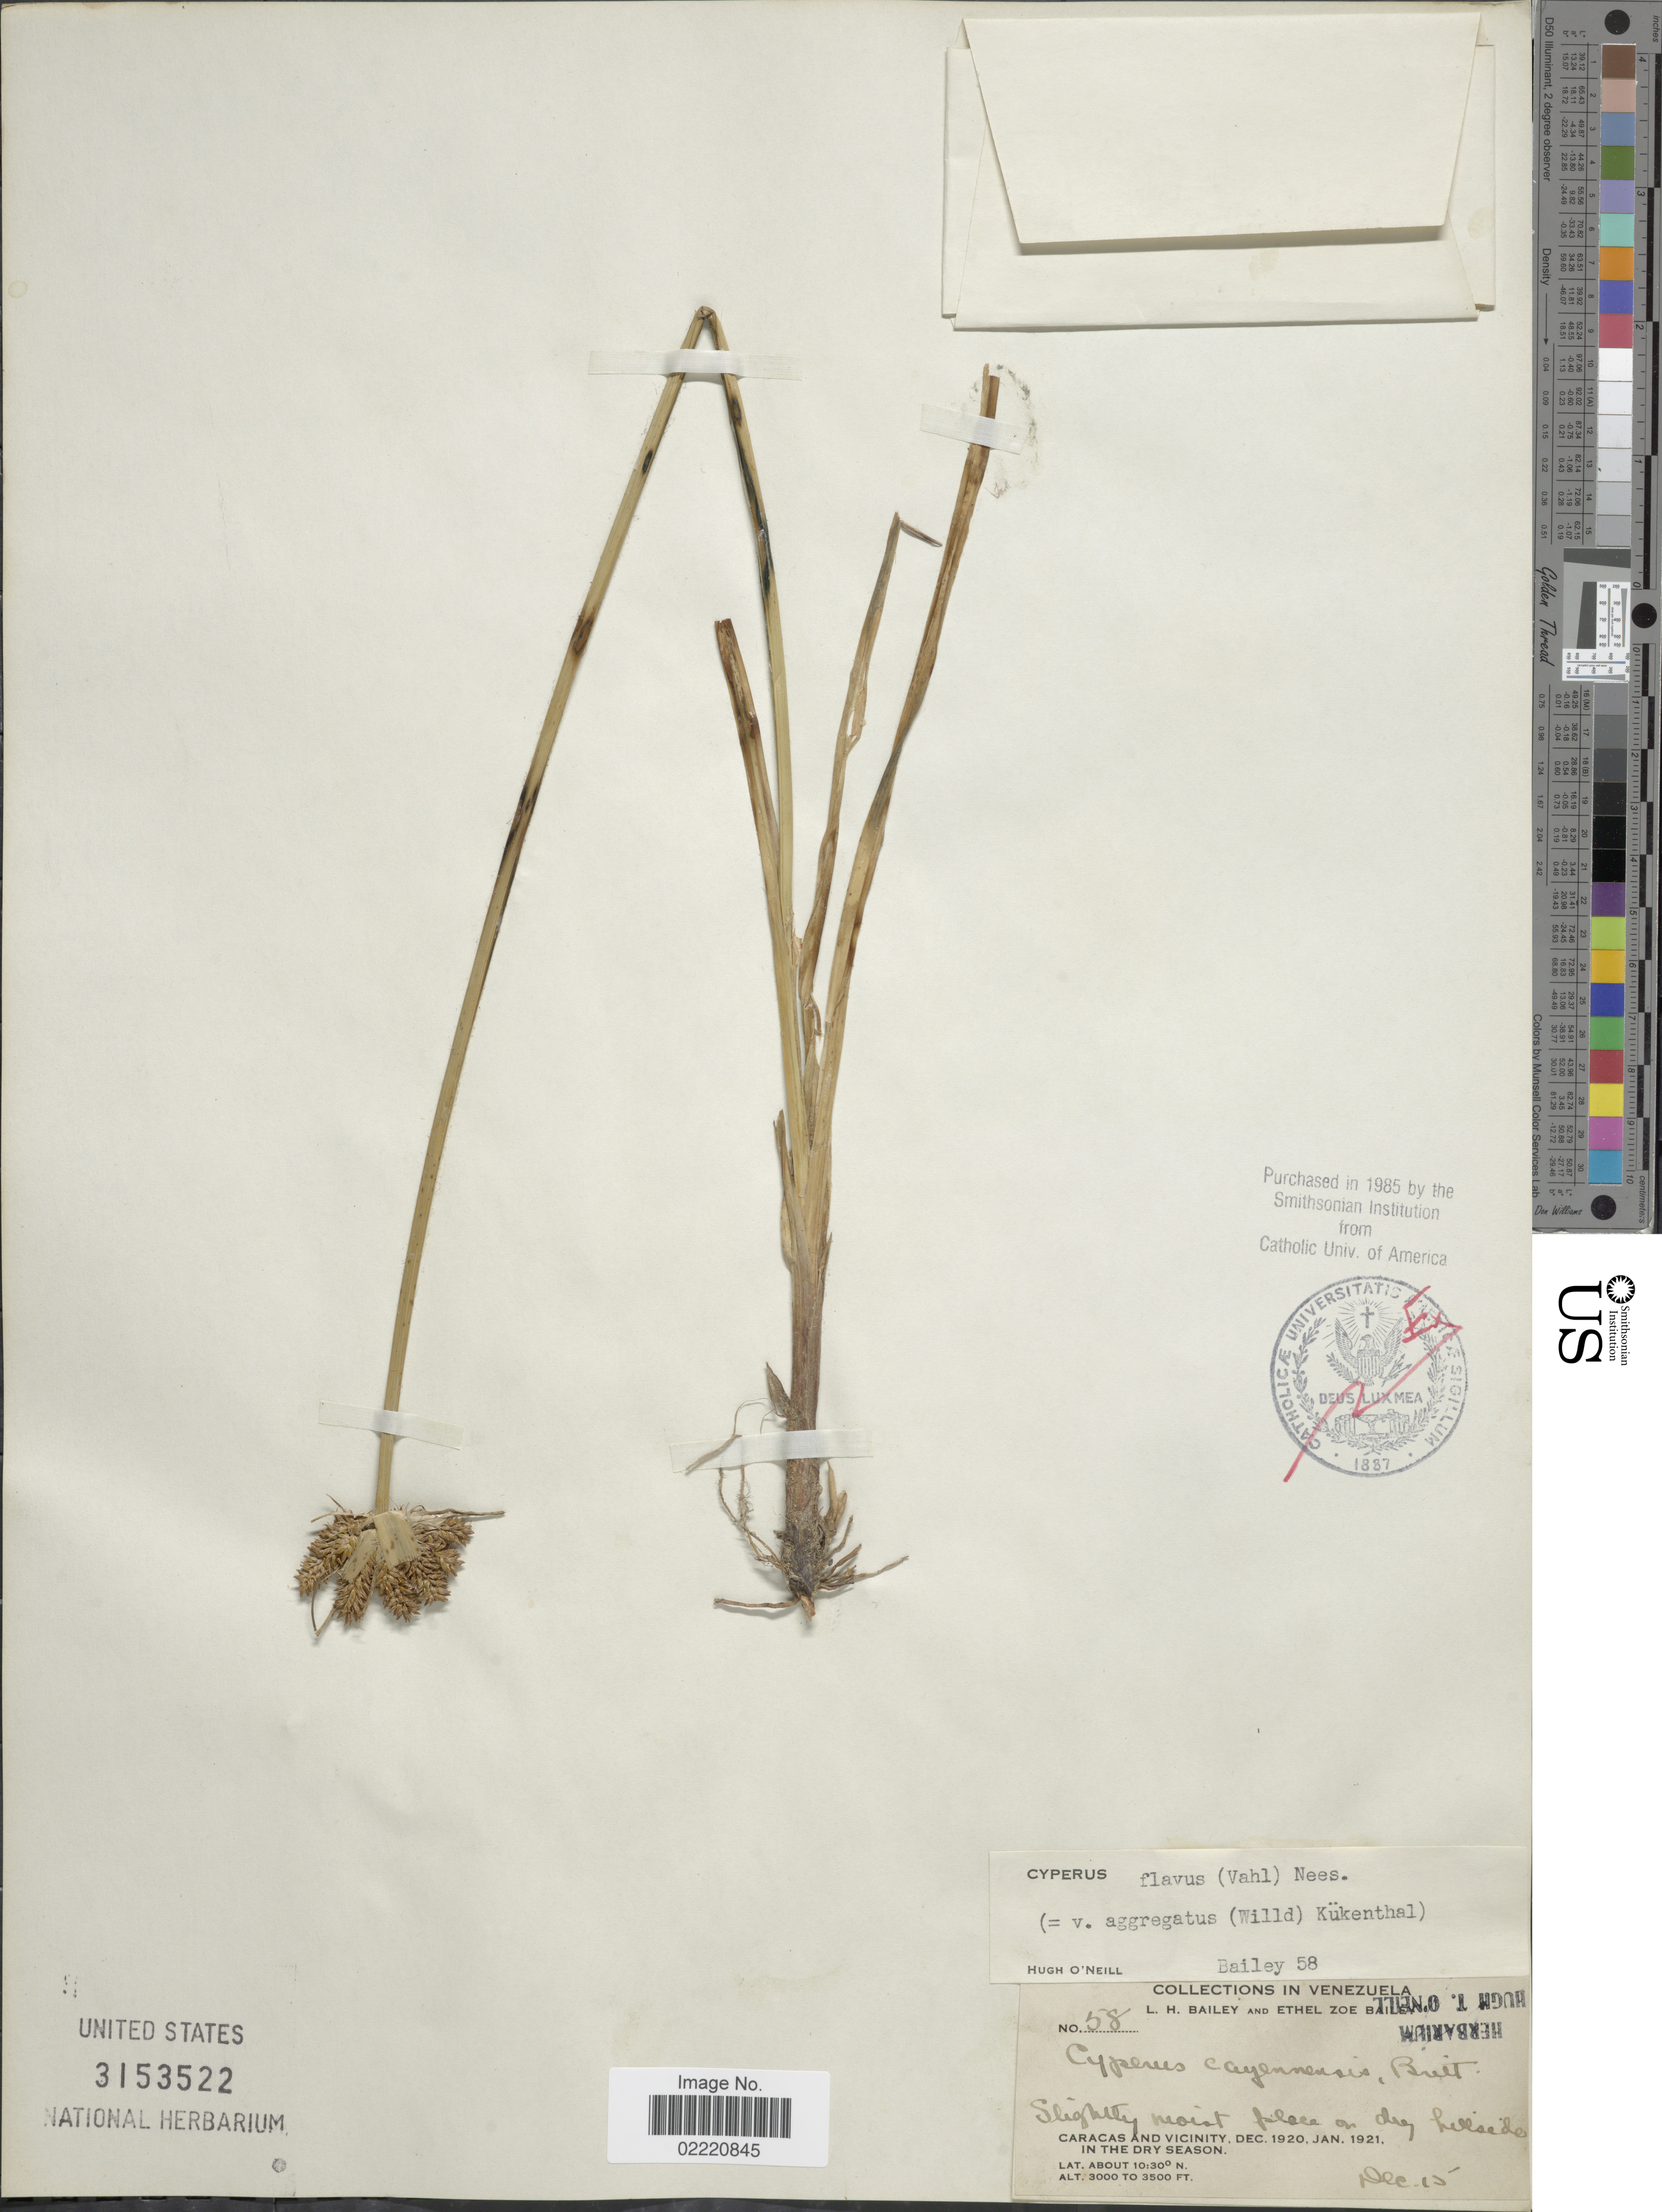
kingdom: Plantae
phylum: Tracheophyta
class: Liliopsida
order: Poales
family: Cyperaceae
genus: Cyperus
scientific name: Cyperus aggregatus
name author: (Willd.) Endl.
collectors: L. H. Bailey & E. Z. Bailey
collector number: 58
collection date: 1920-12-15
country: Venezuela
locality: Slightly moist place on dry hillside, Caracas and Vicinity.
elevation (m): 914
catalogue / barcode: US 3153522